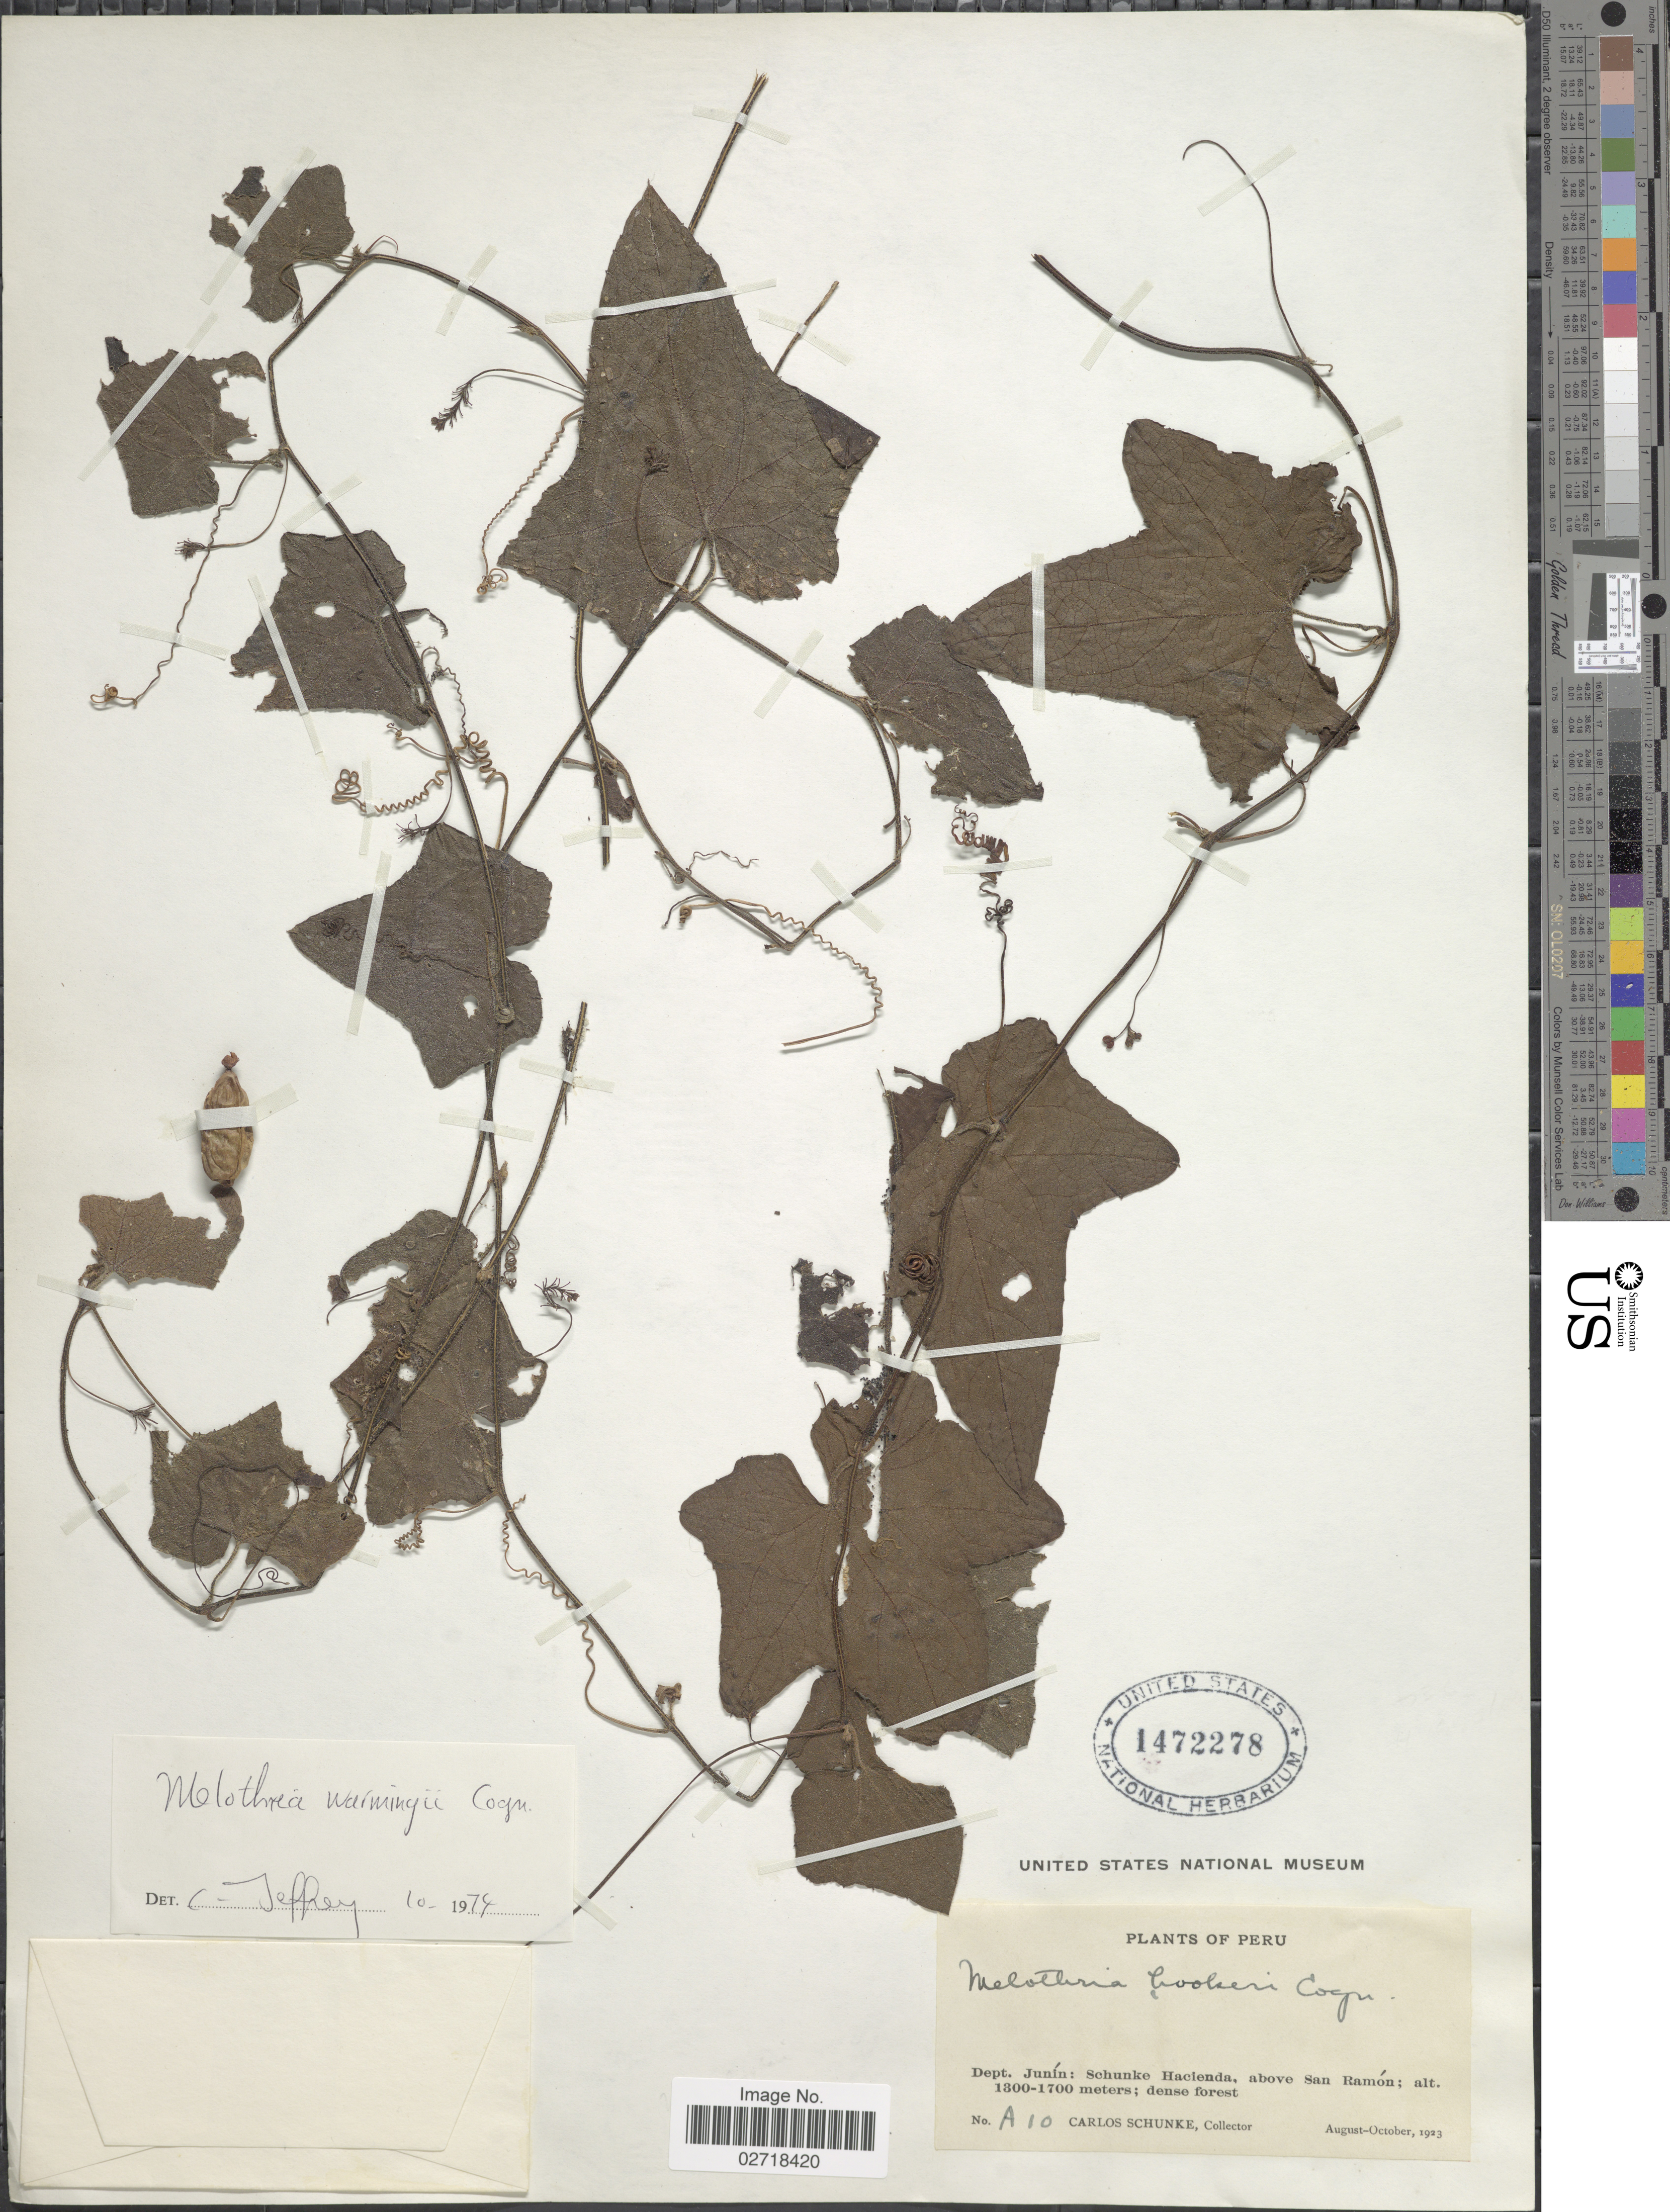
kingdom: Plantae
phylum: Tracheophyta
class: Magnoliopsida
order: Cucurbitales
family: Cucurbitaceae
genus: Melothria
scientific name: Melothria warmingii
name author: Cogn.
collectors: C. Schunke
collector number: A 10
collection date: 1923-08/1923-10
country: Peru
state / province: Junín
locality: Schunke Hacienda, above San Ramon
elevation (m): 1300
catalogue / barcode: US 1472278